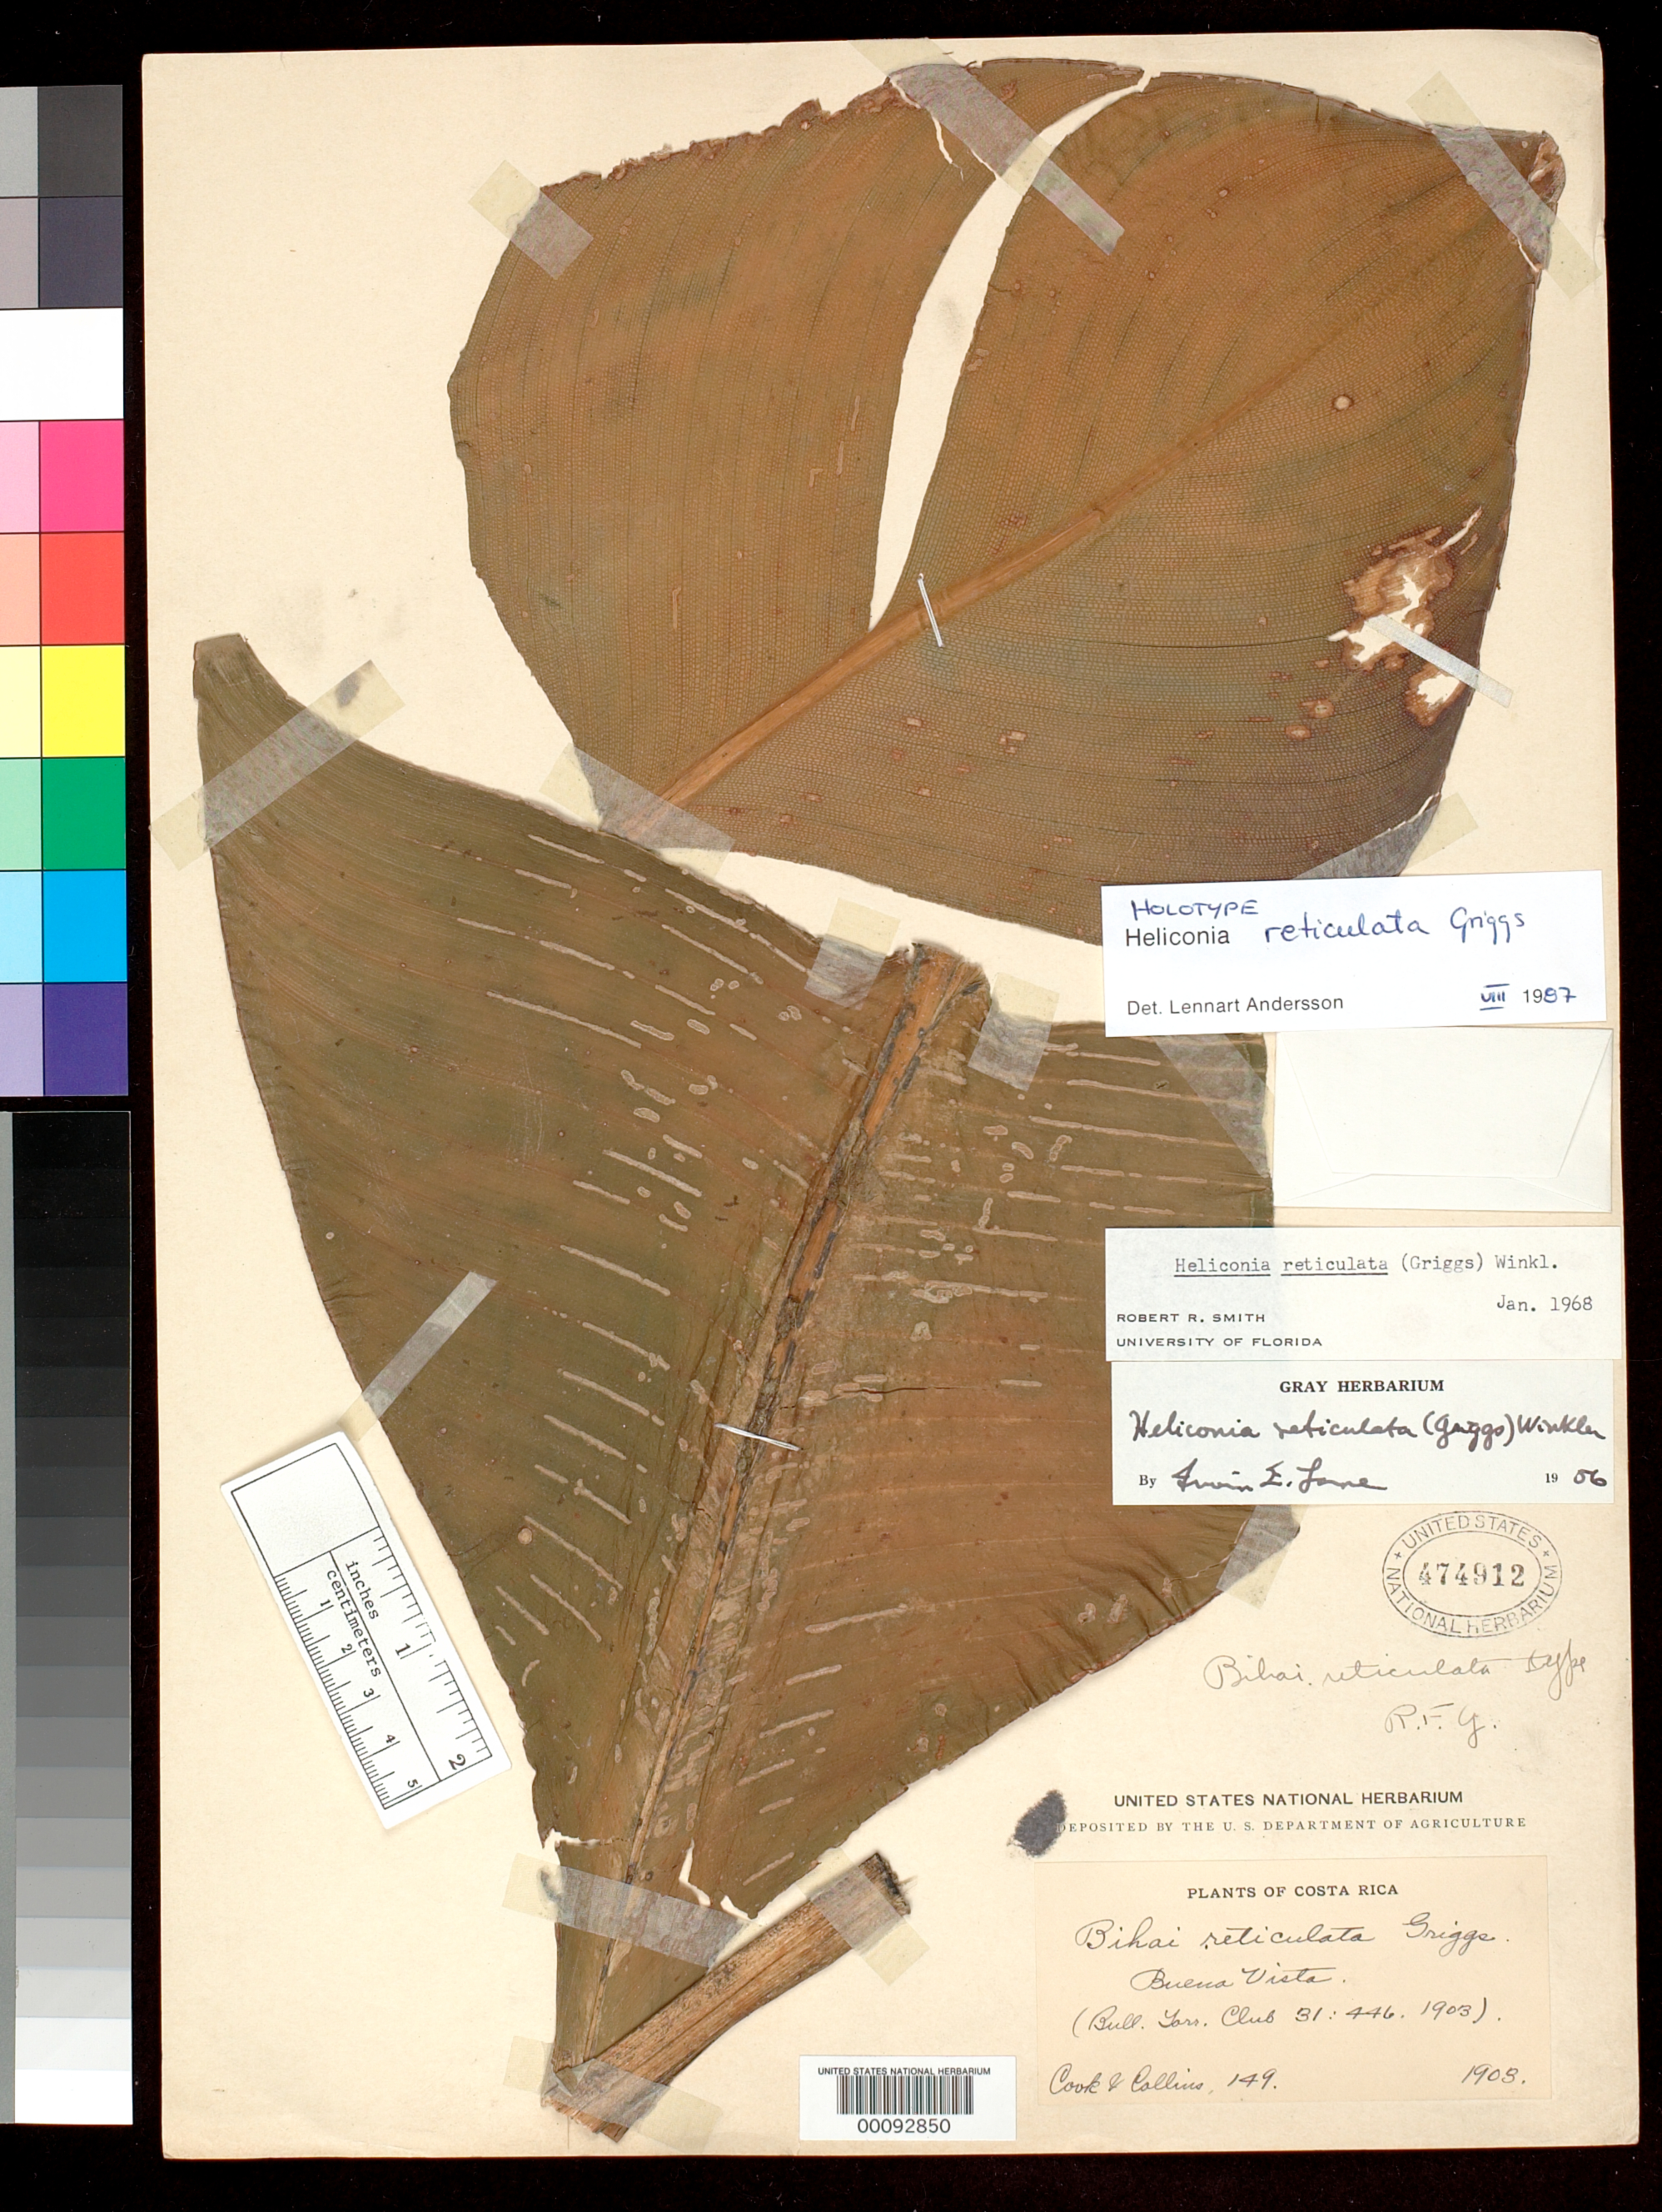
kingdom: Plantae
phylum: Tracheophyta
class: Liliopsida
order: Zingiberales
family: Heliconiaceae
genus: Bihai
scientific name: Bihai reticulata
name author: R.F. Griggs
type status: Holotype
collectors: O. F. Cook & G. Collins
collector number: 149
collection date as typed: Apr 1903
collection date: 1903-04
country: Costa Rica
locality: Buena Vista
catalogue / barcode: US 474912